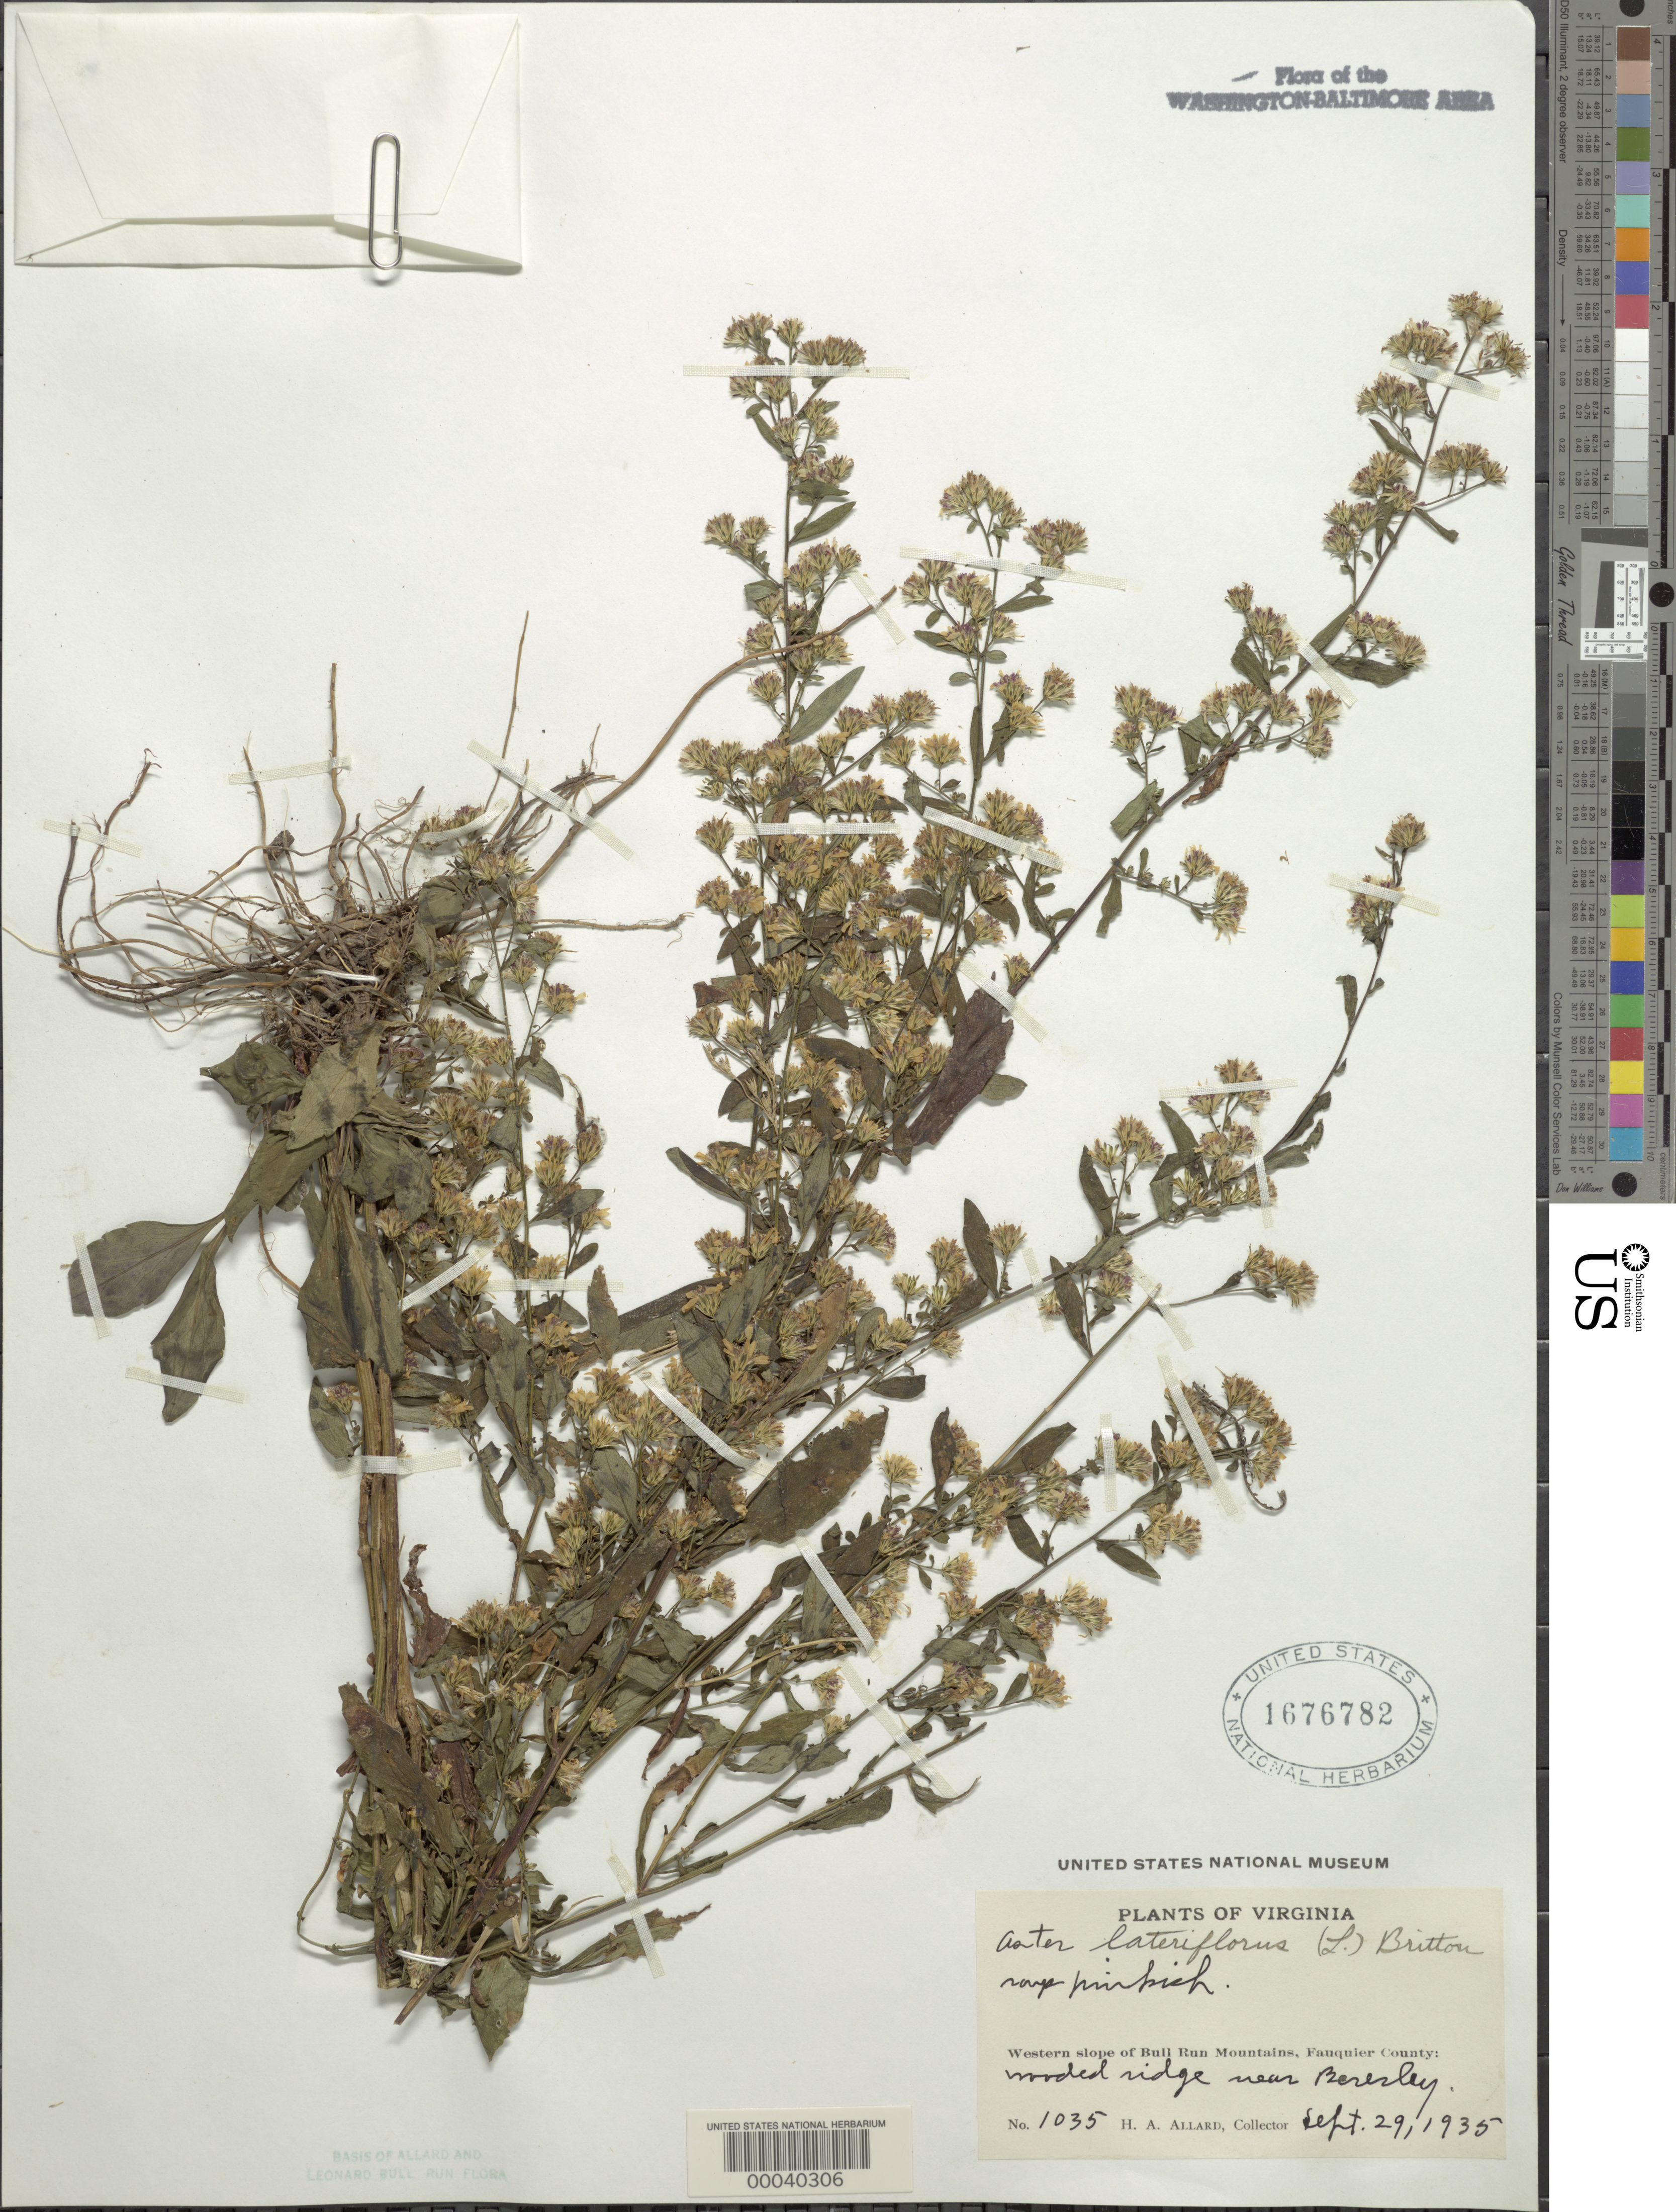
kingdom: Plantae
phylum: Tracheophyta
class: Magnoliopsida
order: Asterales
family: Asteraceae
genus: Symphyotrichum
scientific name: Symphyotrichum lateriflorum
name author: (L.) Á. Löve & D. Löve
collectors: H. A. Allard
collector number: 1035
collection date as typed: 29 Sep 1935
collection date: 1935-09-29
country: United States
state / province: Virginia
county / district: Fauquier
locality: Near Beverley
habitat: Wooded ridge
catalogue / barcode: US 1676782